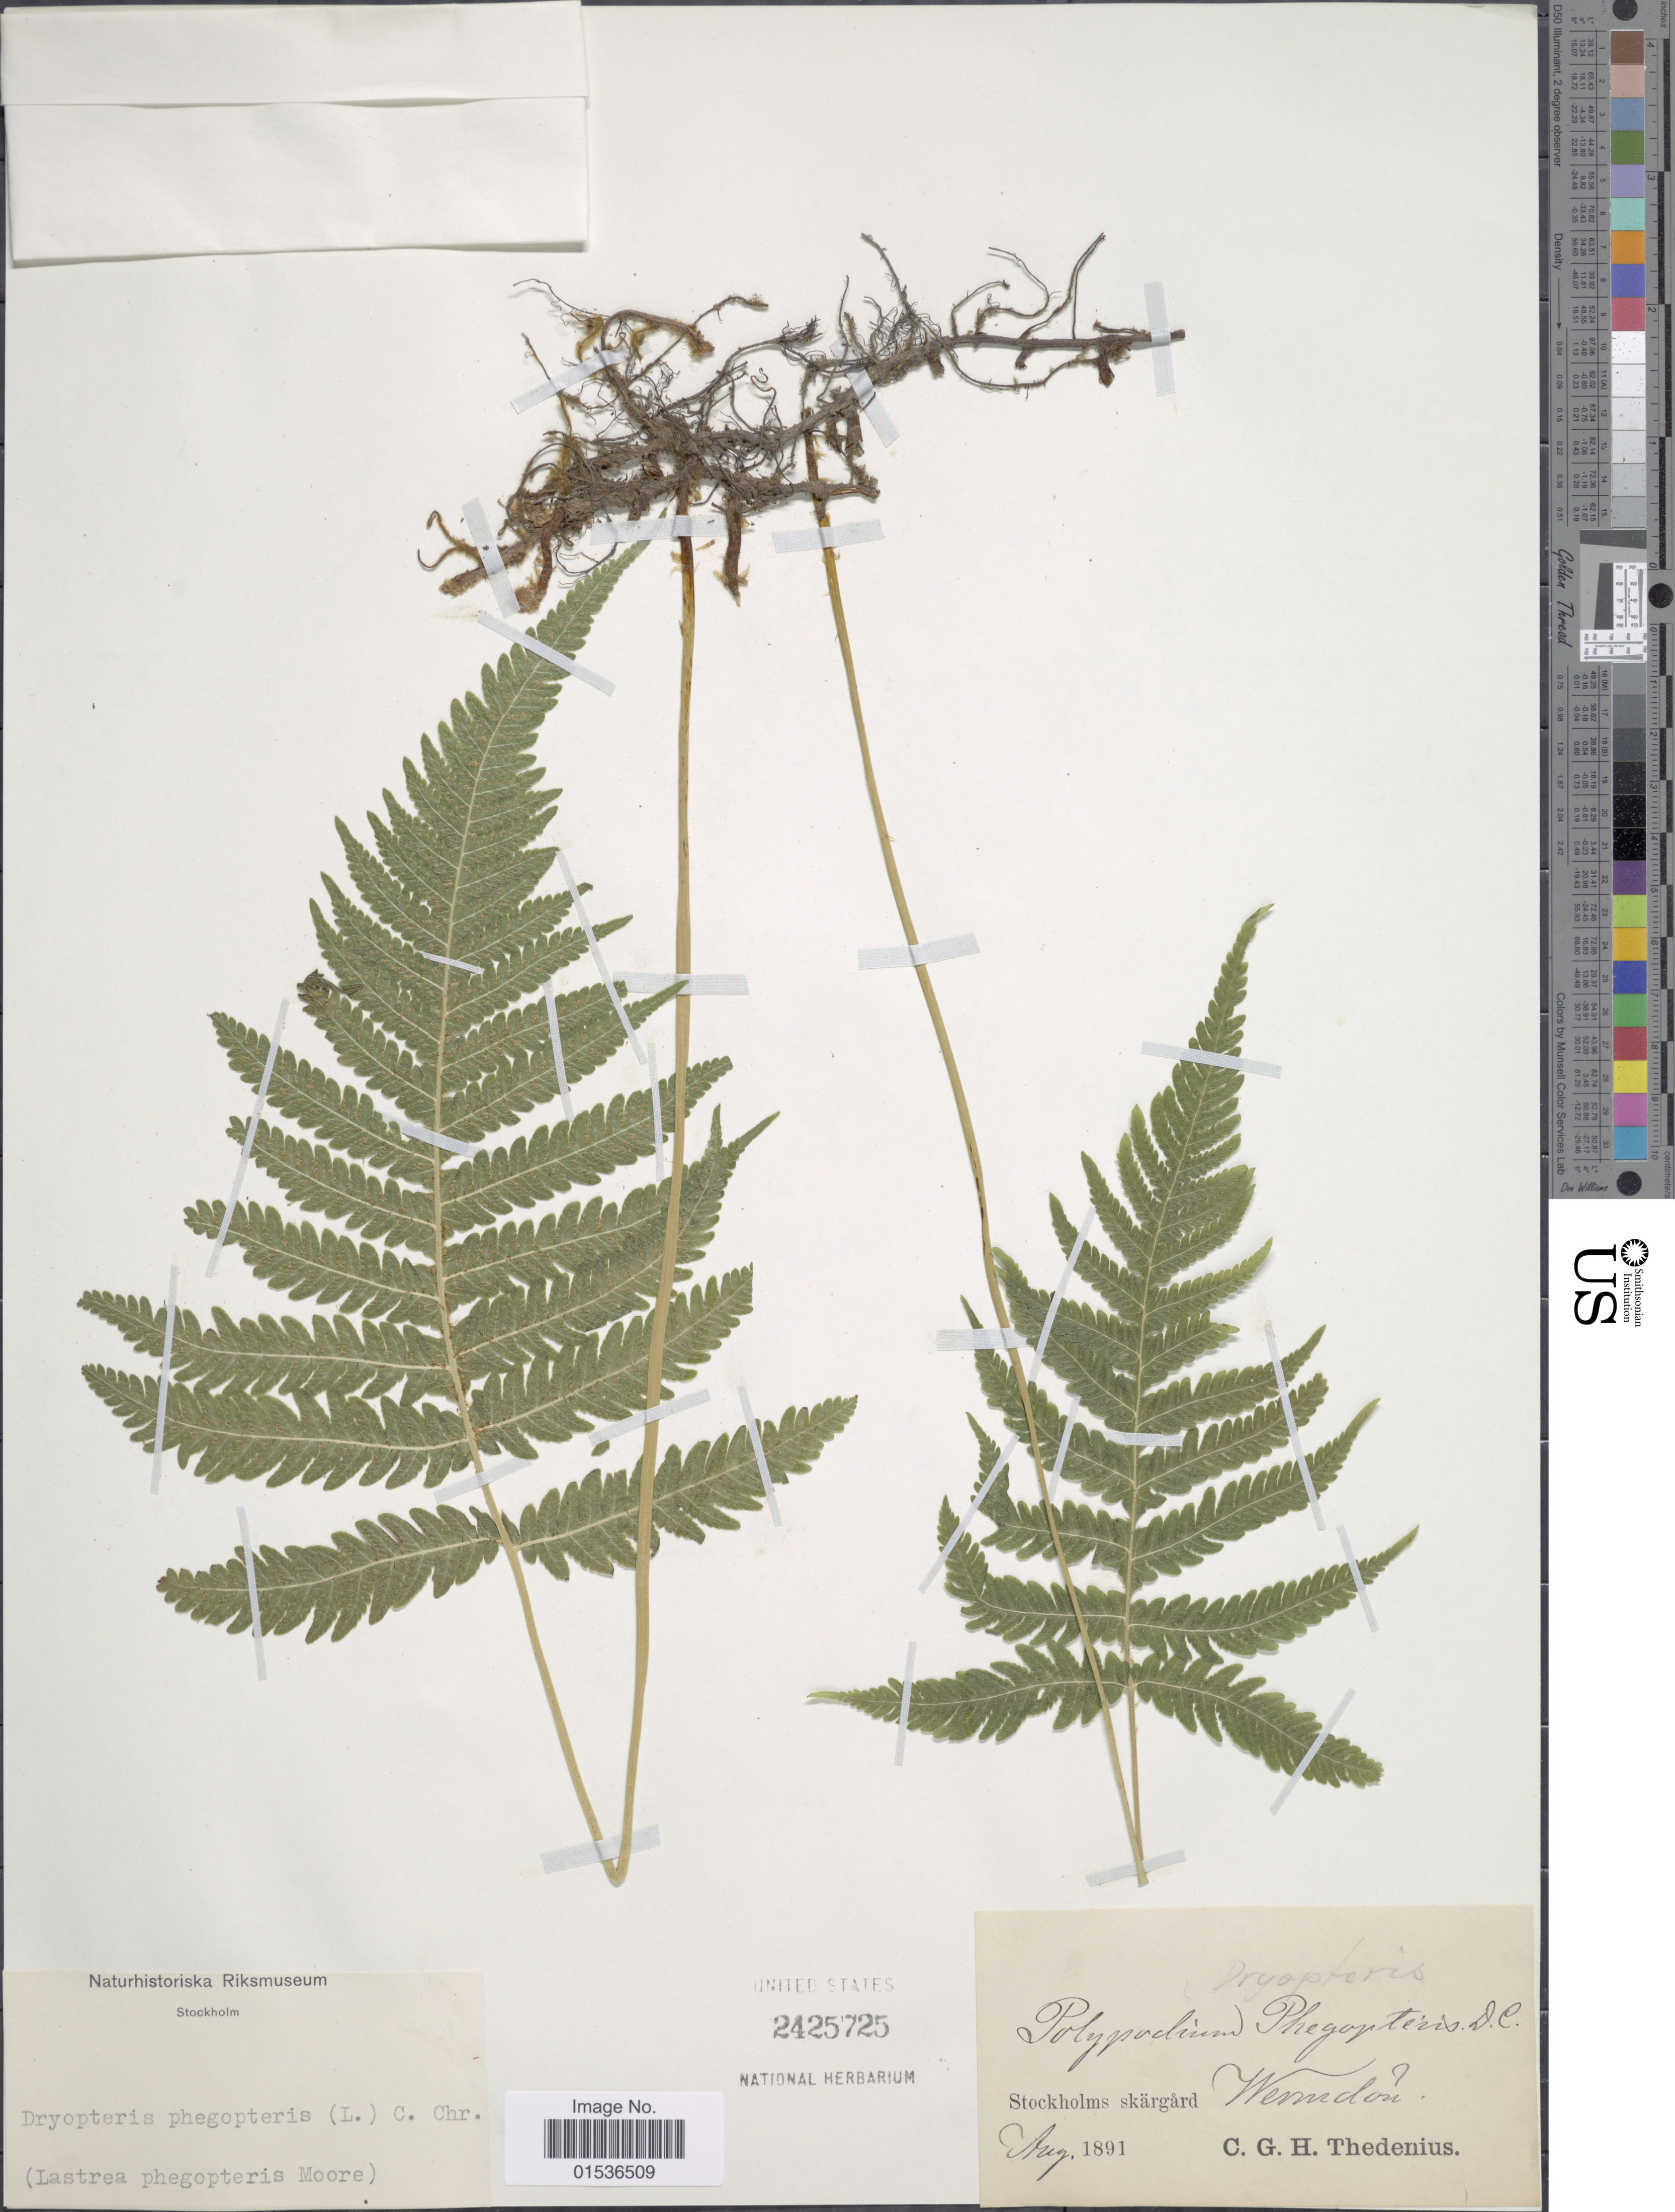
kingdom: Plantae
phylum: Tracheophyta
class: Polypodiopsida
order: Polypodiales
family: Thelypteridaceae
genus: Phegopteris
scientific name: Phegopteris connectilis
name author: (Michx.) Watt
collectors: C. Thedenius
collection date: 1891-08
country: Sweden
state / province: Stockholm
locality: Stockholms skärgård, Wermdön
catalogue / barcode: US 2425725